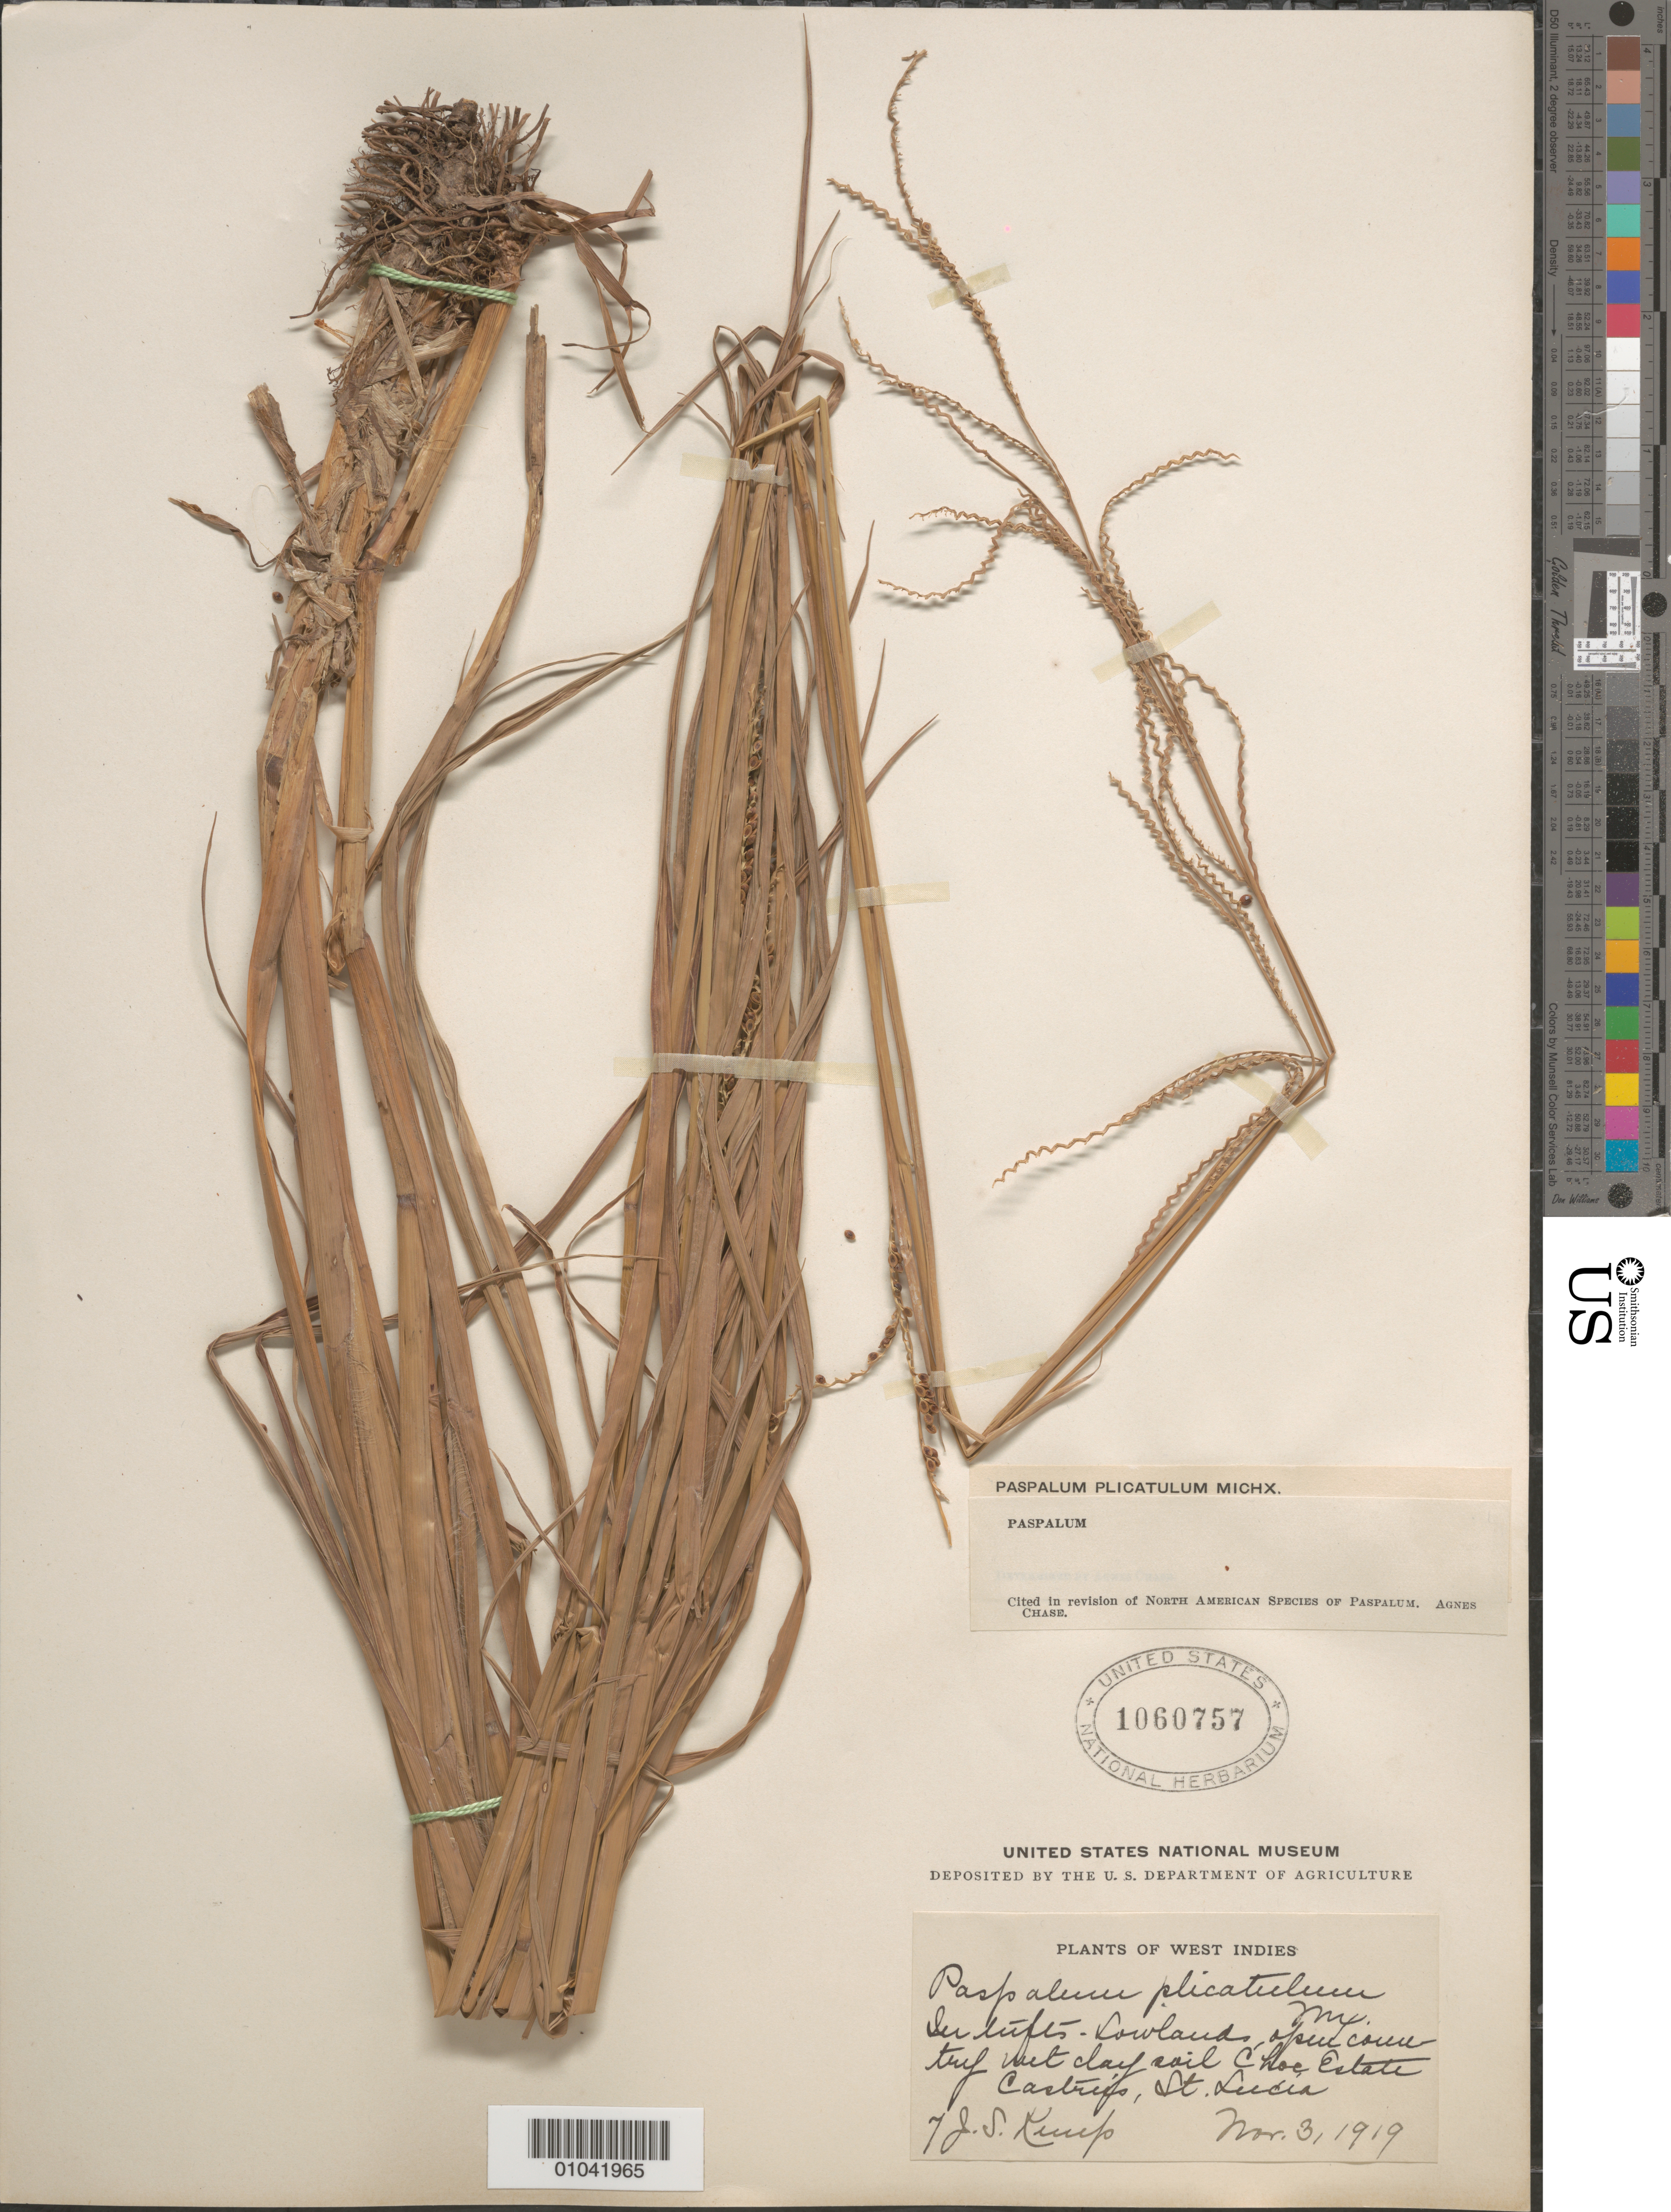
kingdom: Plantae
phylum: Tracheophyta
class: Liliopsida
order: Poales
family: Poaceae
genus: Paspalum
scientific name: Paspalum plicatulum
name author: Michx.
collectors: J. Kemp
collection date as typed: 03 Nov 1919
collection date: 1919-11-03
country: St. Lucia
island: St. Lucia I.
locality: Castries, Choc Estate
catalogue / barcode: US 1060757